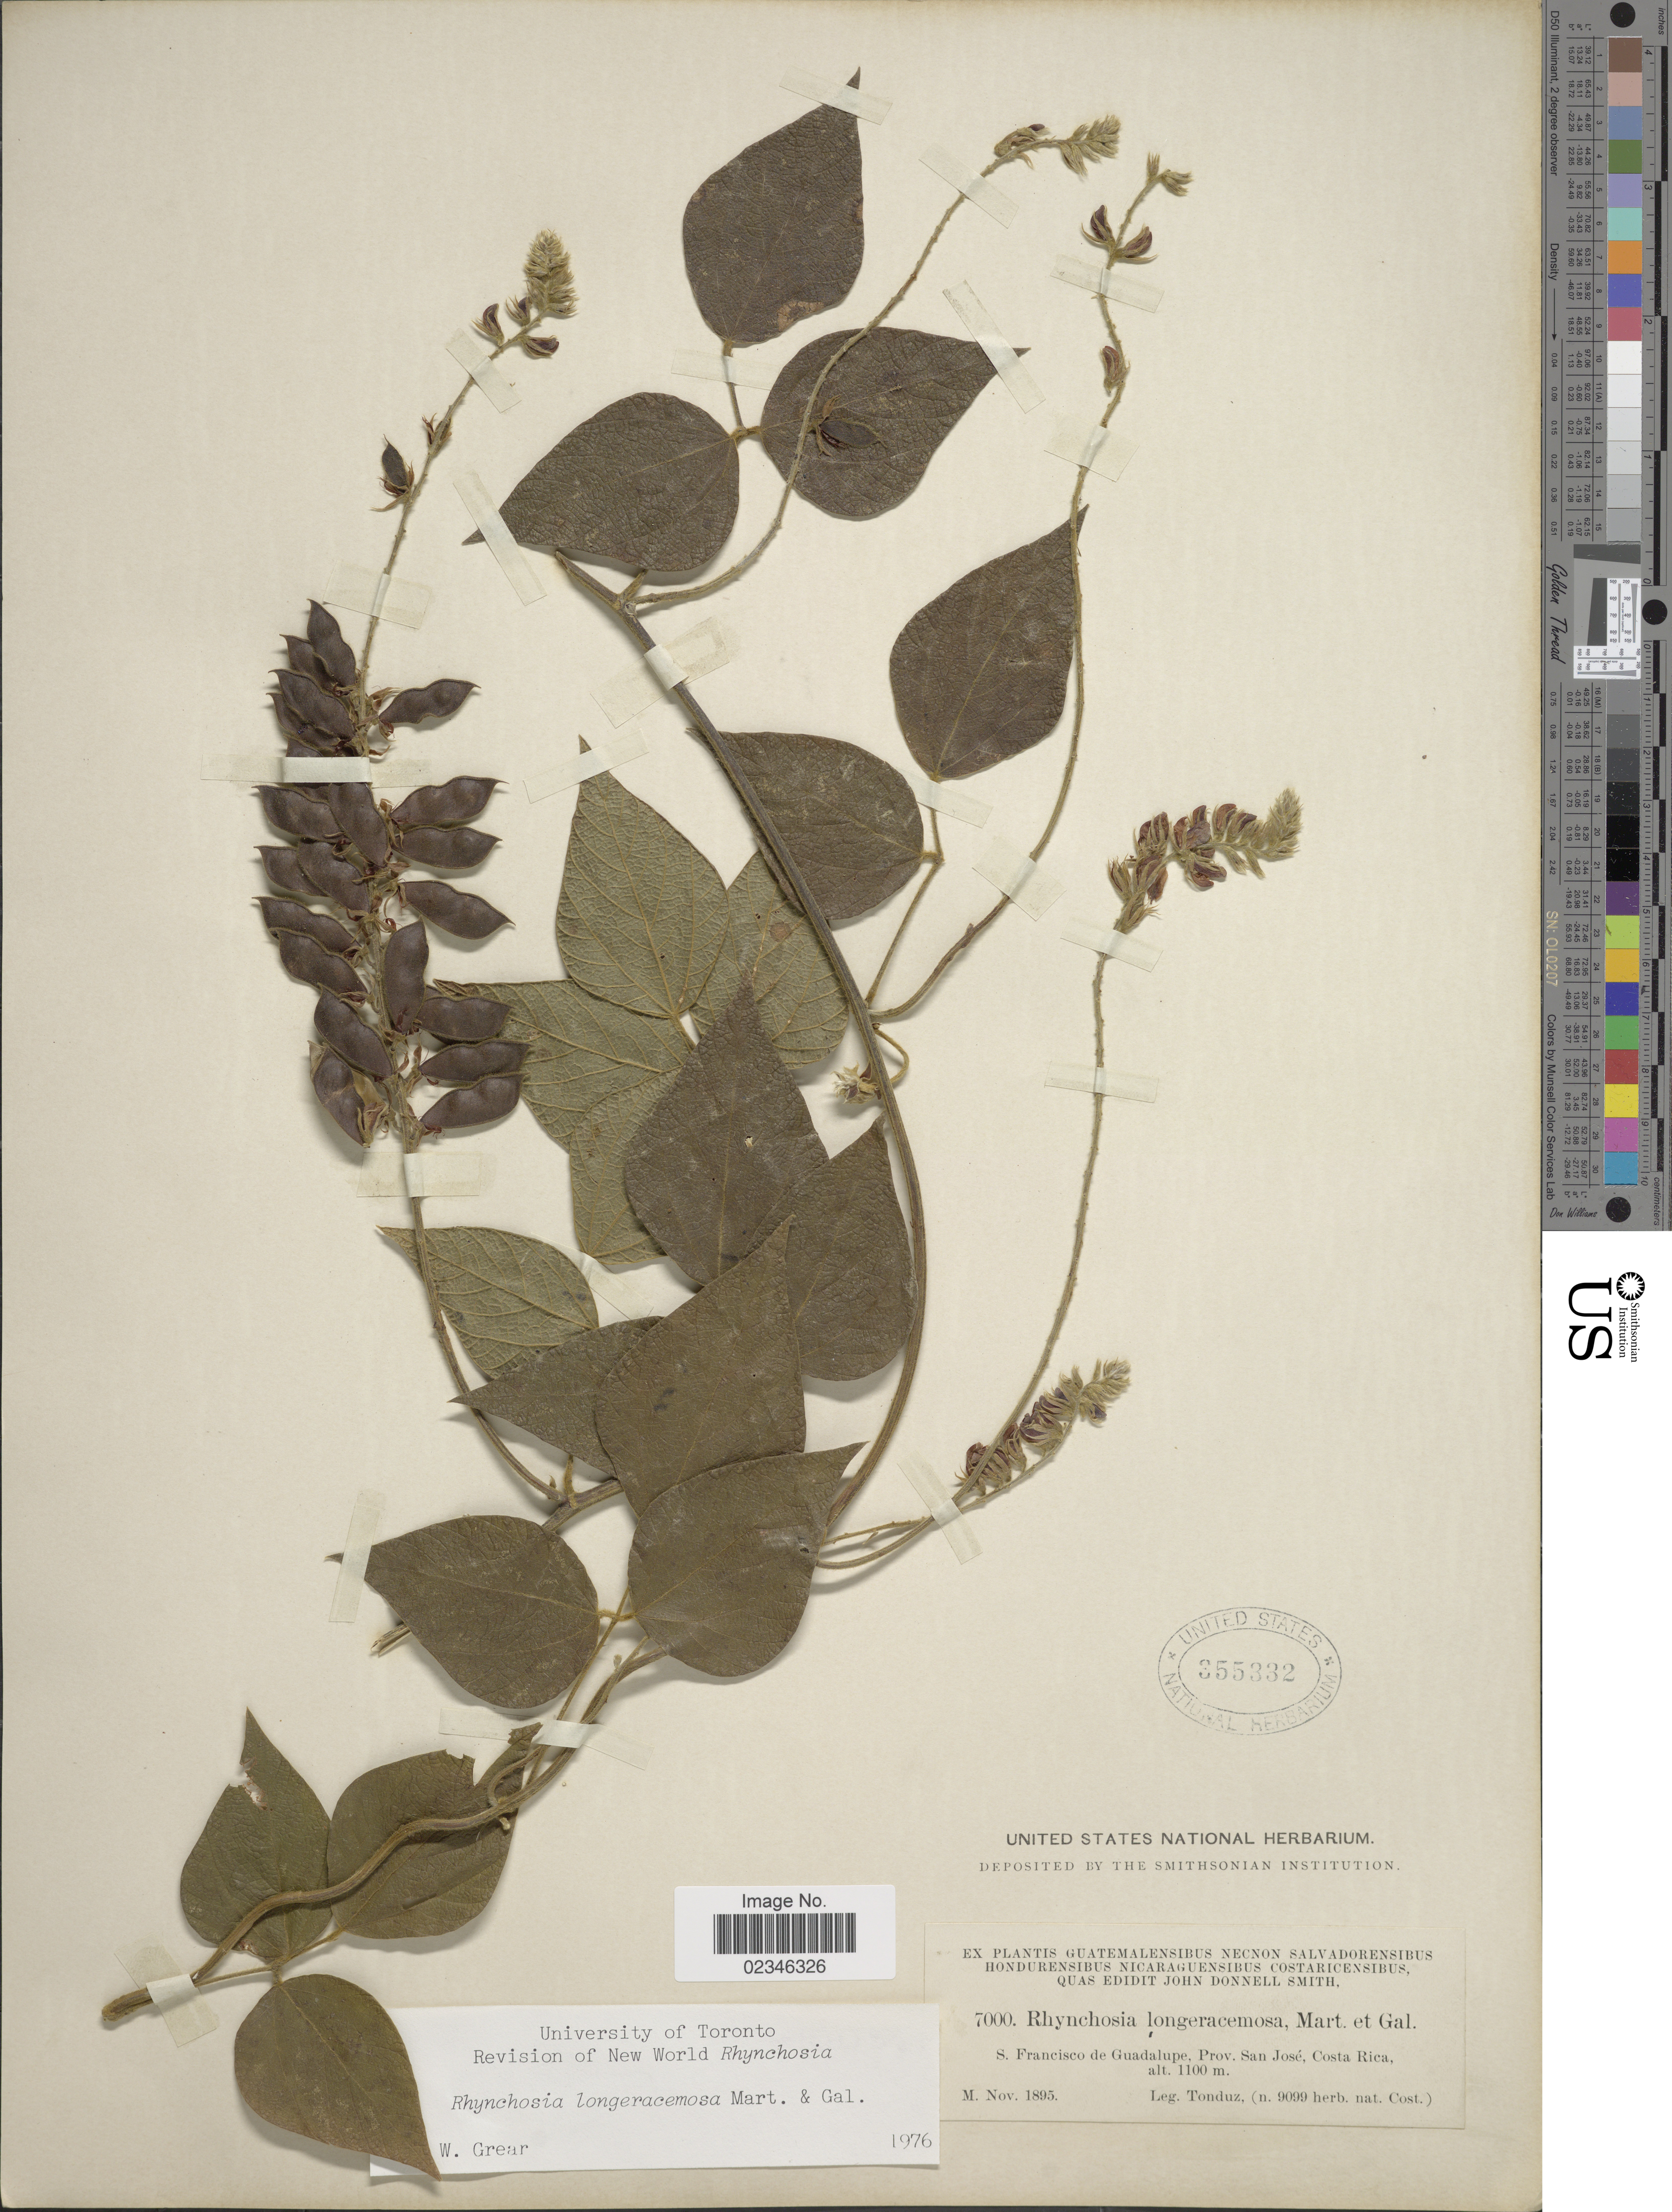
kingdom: Plantae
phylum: Tracheophyta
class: Magnoliopsida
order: Fabales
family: Fabaceae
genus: Rhynchosia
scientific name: Rhynchosia longeracemosa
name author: M. Martens & Galeotti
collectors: A. Tonduz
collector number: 7000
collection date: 1895-11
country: Costa Rica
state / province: San José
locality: S. Francisco de Guadalupe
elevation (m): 1100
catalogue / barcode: US 355332